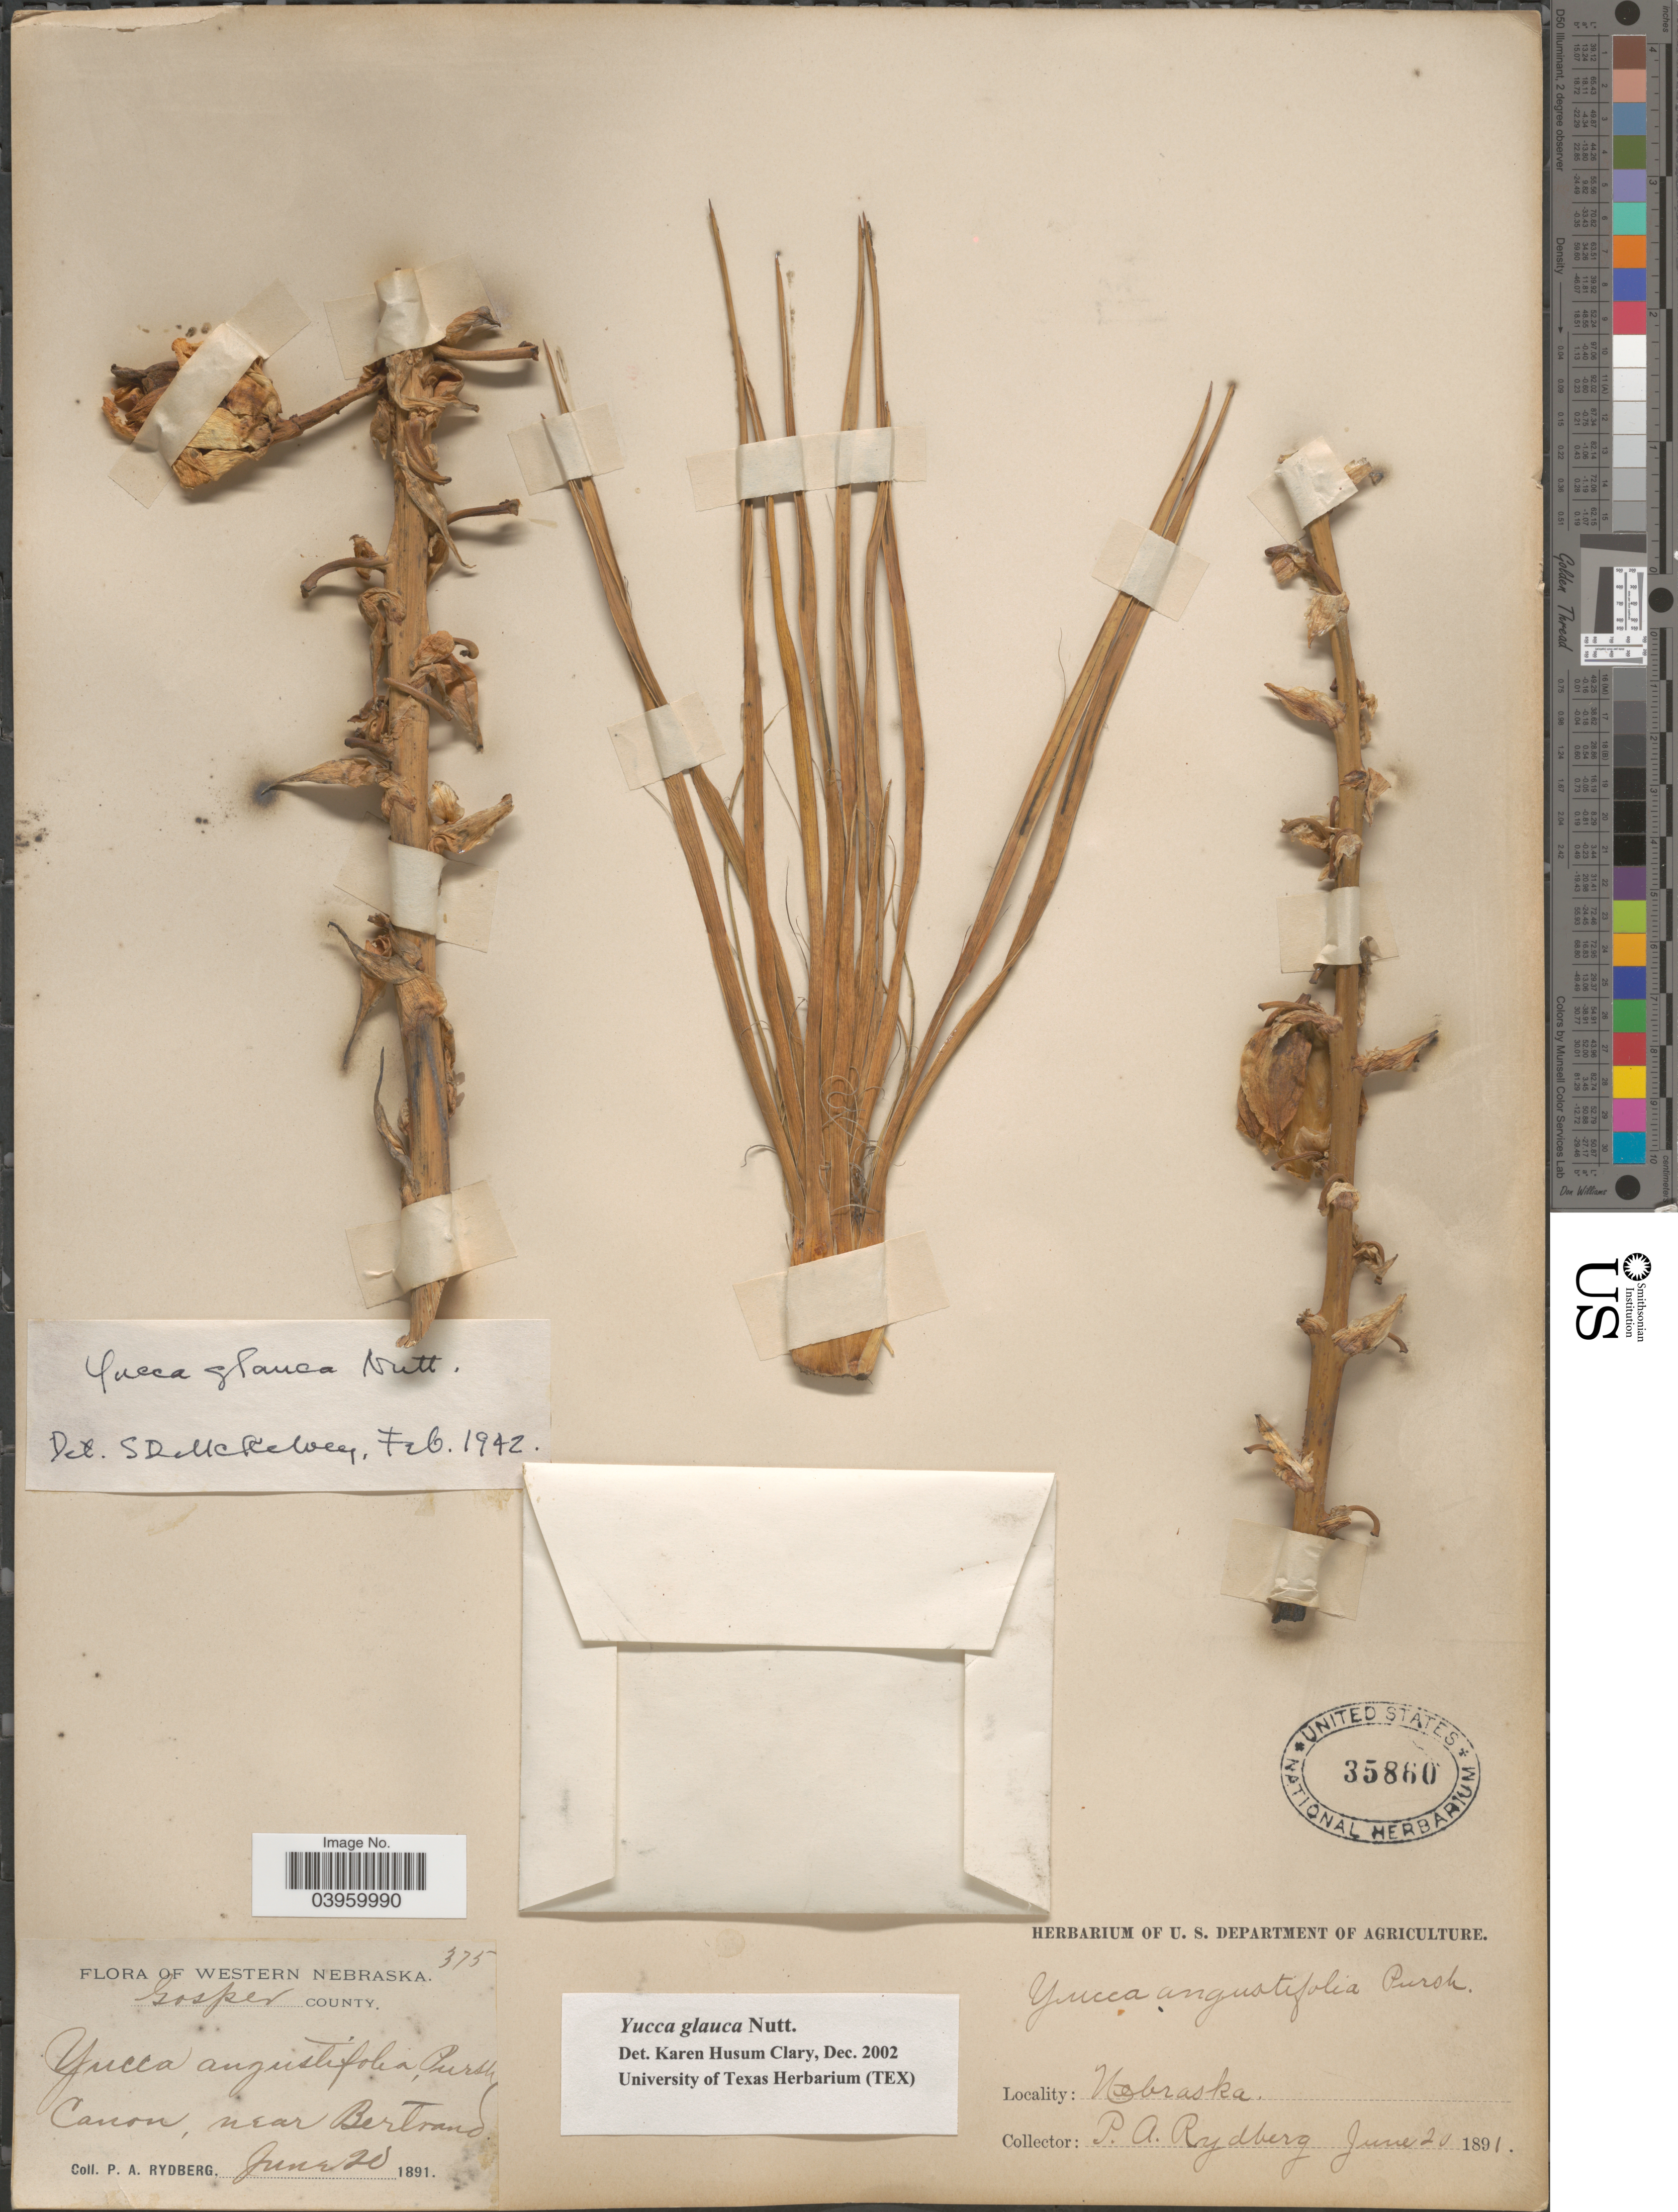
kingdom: Plantae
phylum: Tracheophyta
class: Liliopsida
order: Asparagales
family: Asparagaceae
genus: Yucca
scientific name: Yucca glauca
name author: Nutt.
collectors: P. A. Rydberg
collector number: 375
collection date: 1891-06-20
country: United States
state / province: Nebraska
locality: Western Nebraska. Gasper County. Canon, near Bertrand.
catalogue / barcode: US 35860